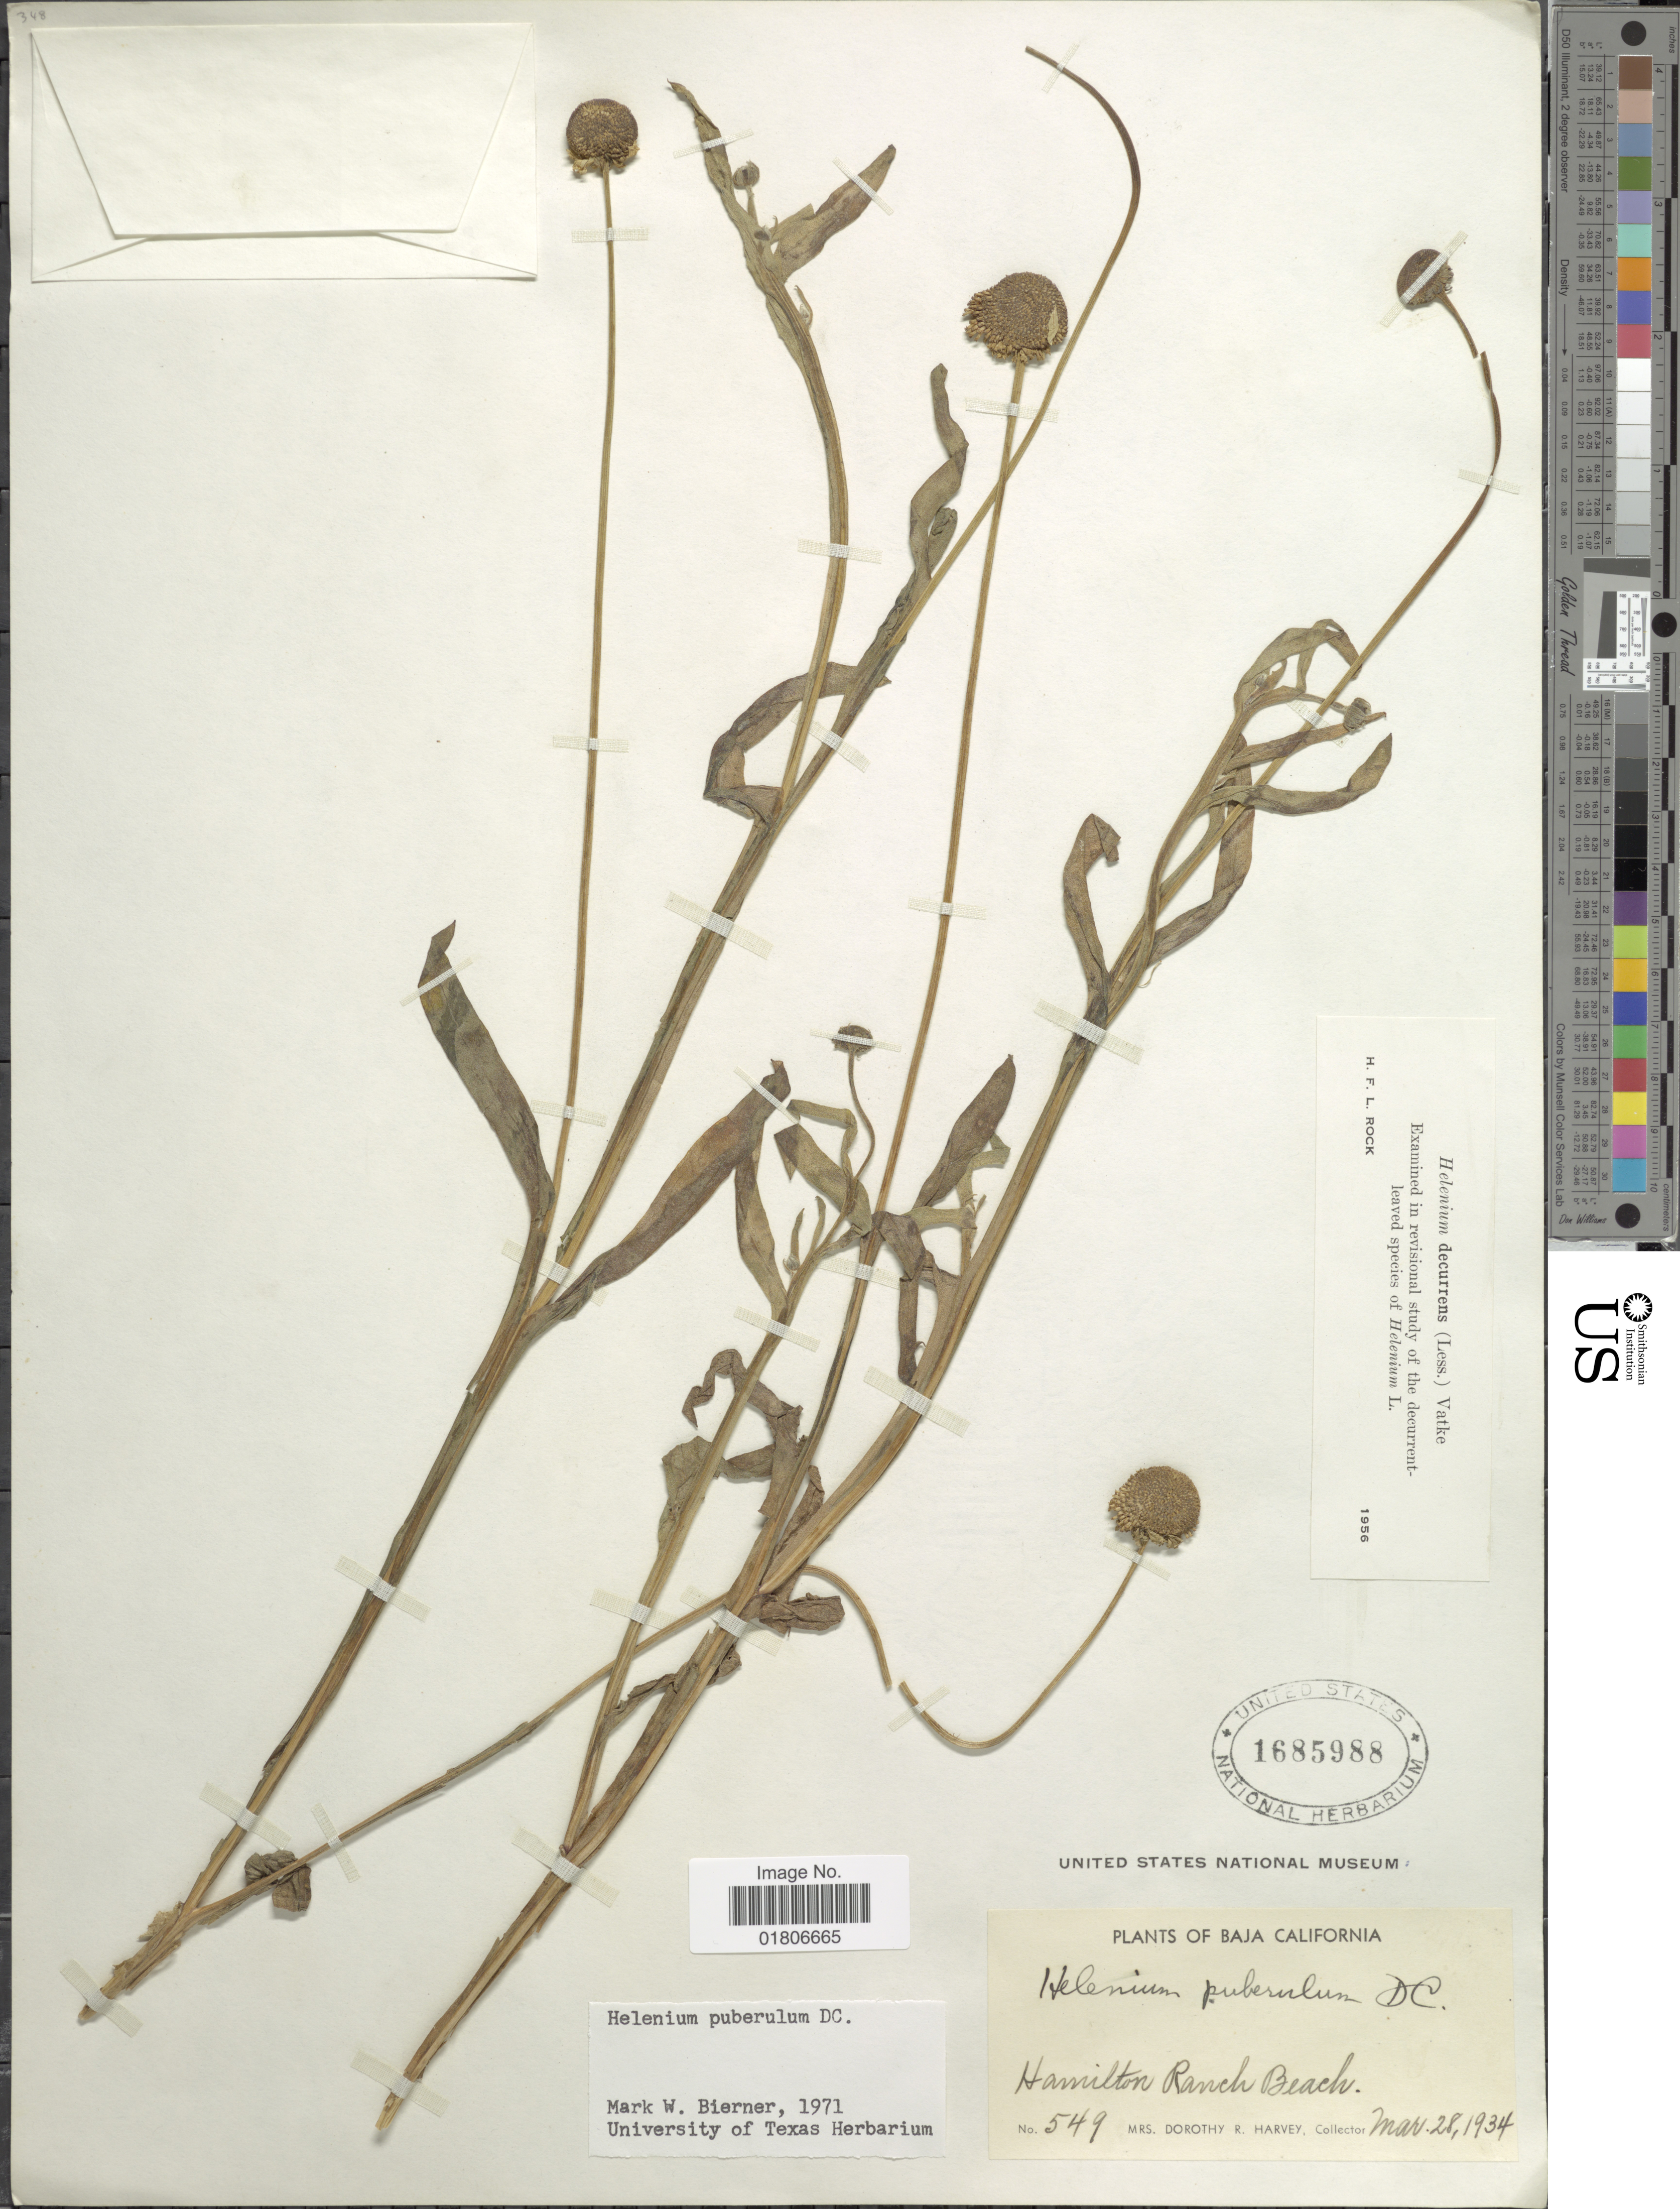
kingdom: Plantae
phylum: Tracheophyta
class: Magnoliopsida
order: Asterales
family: Asteraceae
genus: Helenium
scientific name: Helenium puberulum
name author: DC.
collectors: Harvey, Mrs. D. R.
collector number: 549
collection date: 1934-03-28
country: Mexico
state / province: Baja California Sur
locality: Hamilton Ranch Beach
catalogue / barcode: US 1685988